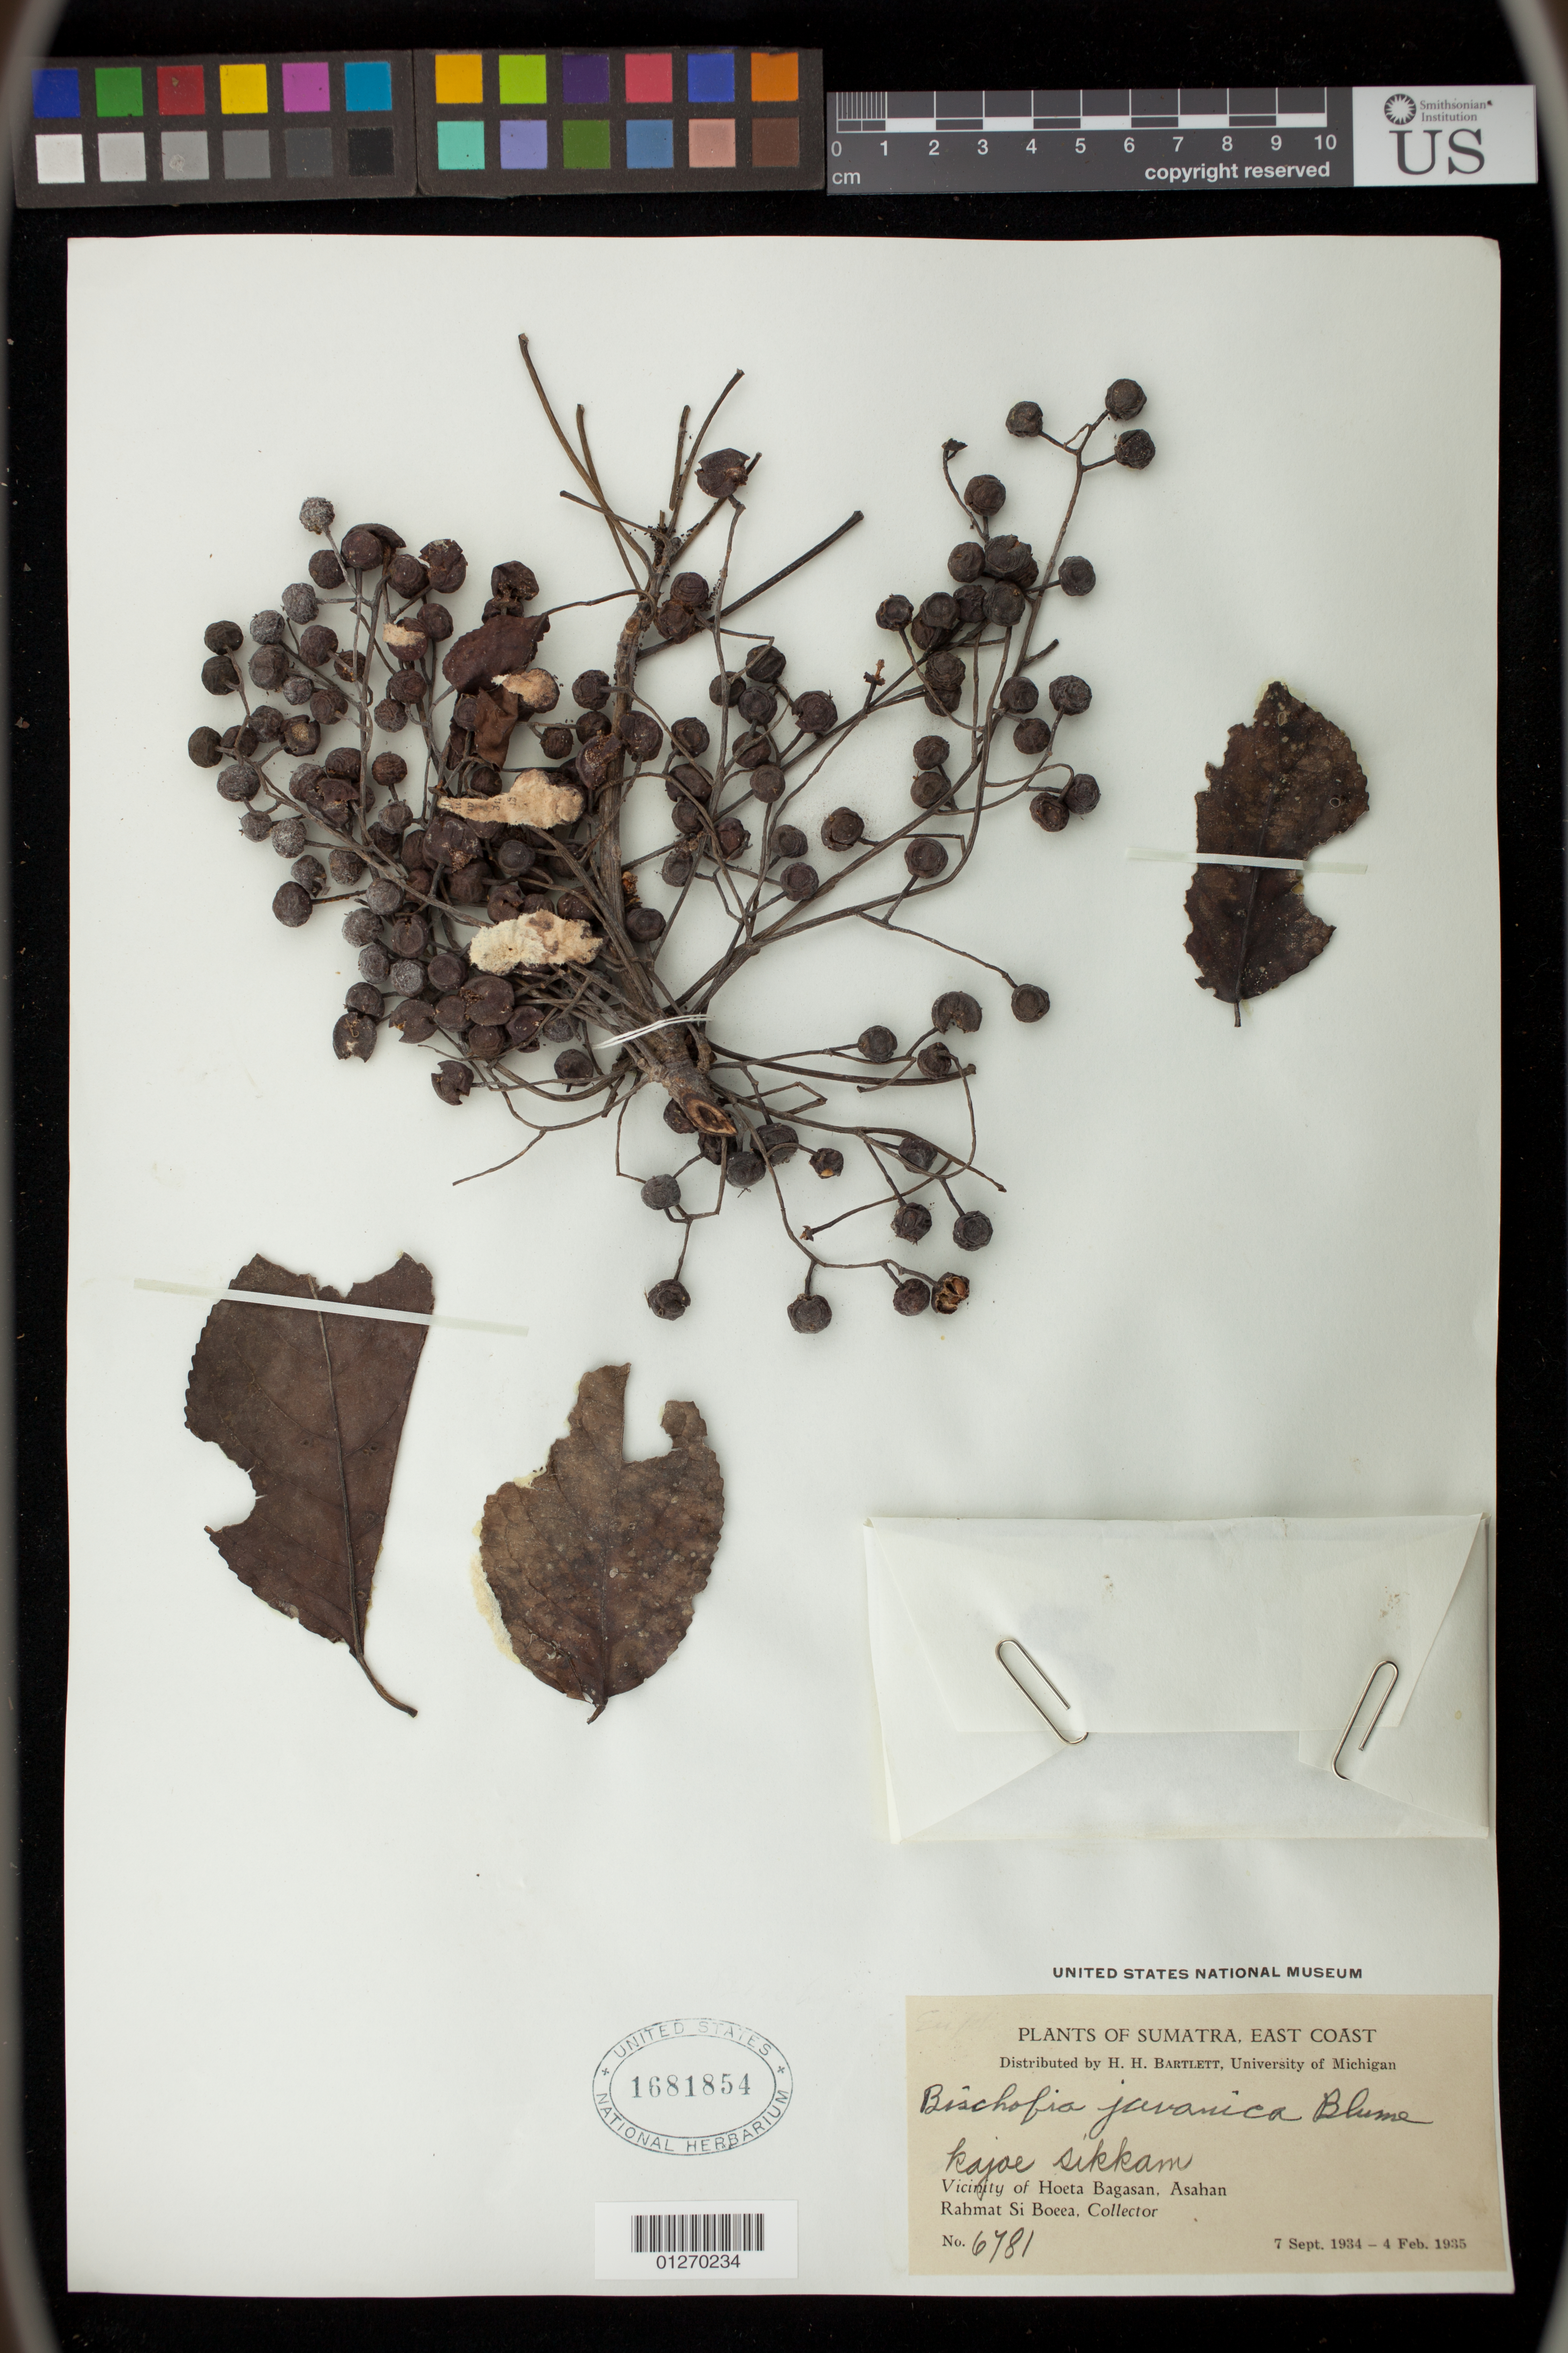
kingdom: Plantae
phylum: Tracheophyta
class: Magnoliopsida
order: Malpighiales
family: Phyllanthaceae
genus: Bischofia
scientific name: Bischofia javanica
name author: Blume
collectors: Rahmat Si Boeea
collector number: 6781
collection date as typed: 07 Sep 1934 to 04 Feb 1935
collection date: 1934-09-07/1935-02-04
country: Indonesia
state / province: Sumatra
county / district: Sumatera Utara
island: Sumatra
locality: Vicinity of Hoeta Bagasan, Asahan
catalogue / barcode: US 1681854